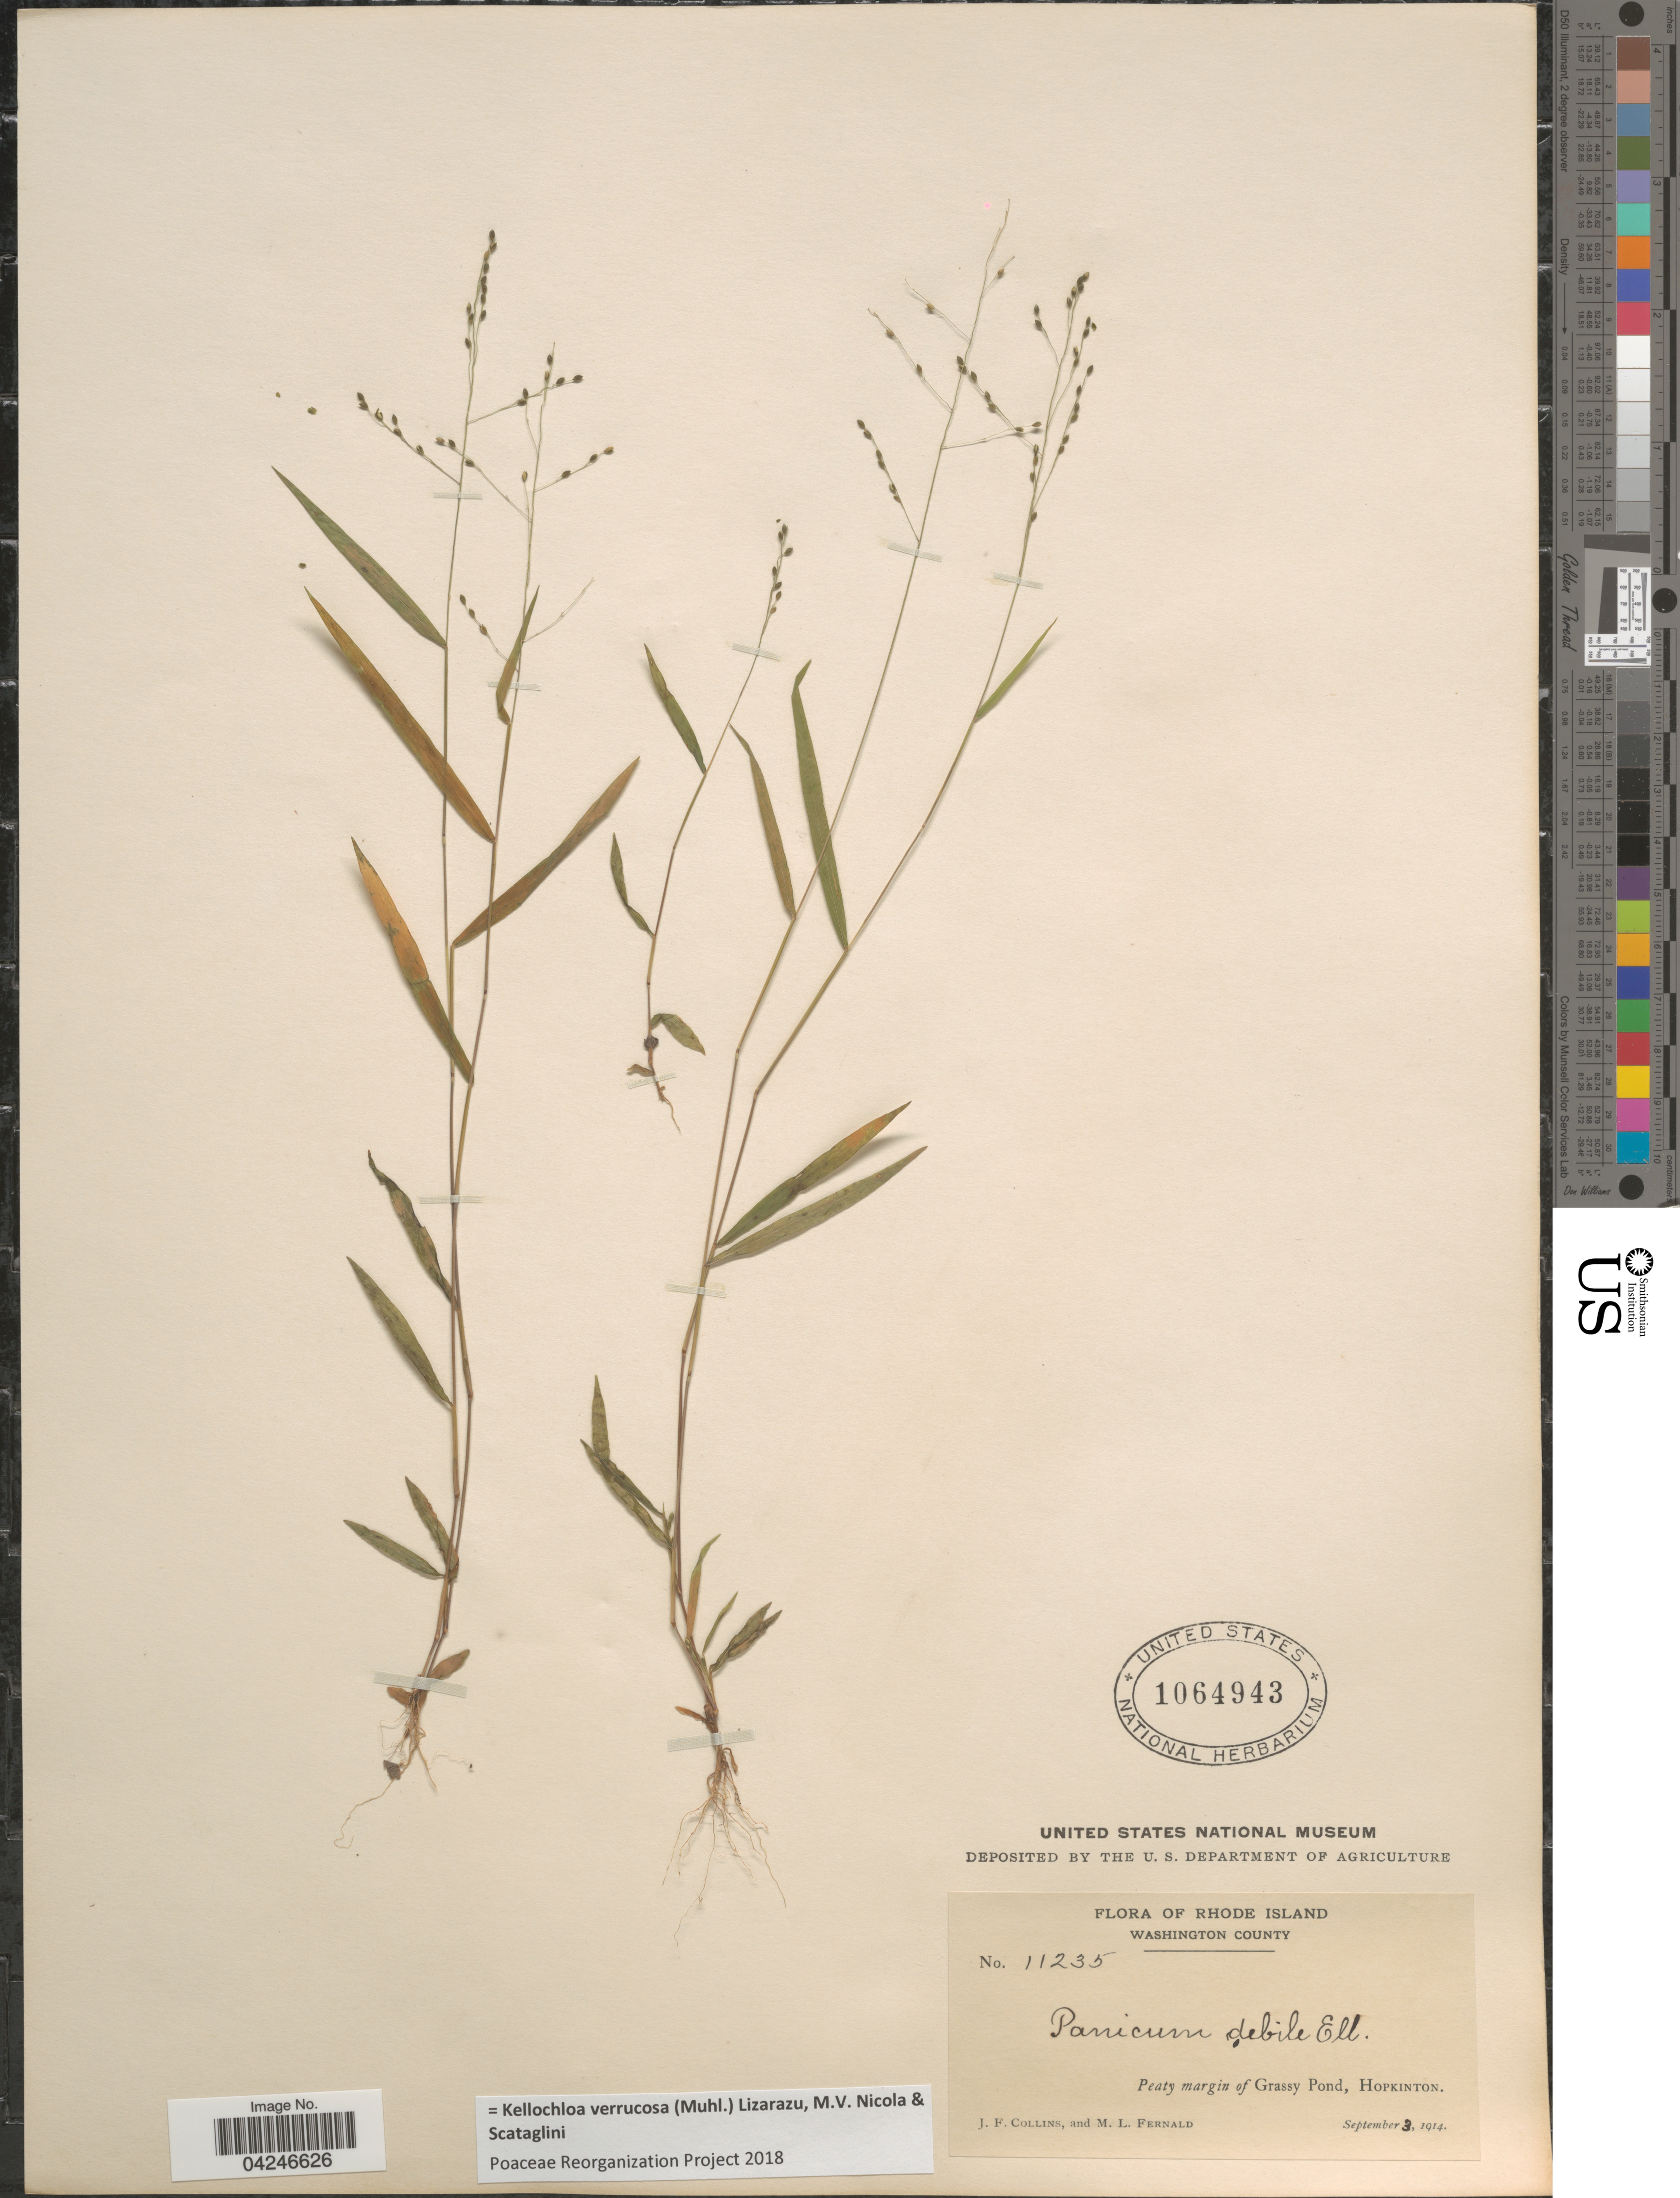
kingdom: Plantae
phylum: Tracheophyta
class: Liliopsida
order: Poales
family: Poaceae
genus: Kellochloa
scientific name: Kellochloa verrucosa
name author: (Muhl.) Lizarazu et al.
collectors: J. Collins & M. L. Fernald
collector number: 11235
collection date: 1914-09-03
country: United States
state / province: Rhode Island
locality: Washington County. Peaty margin of Grassy Pond, Hopkinton.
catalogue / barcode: US 1064943